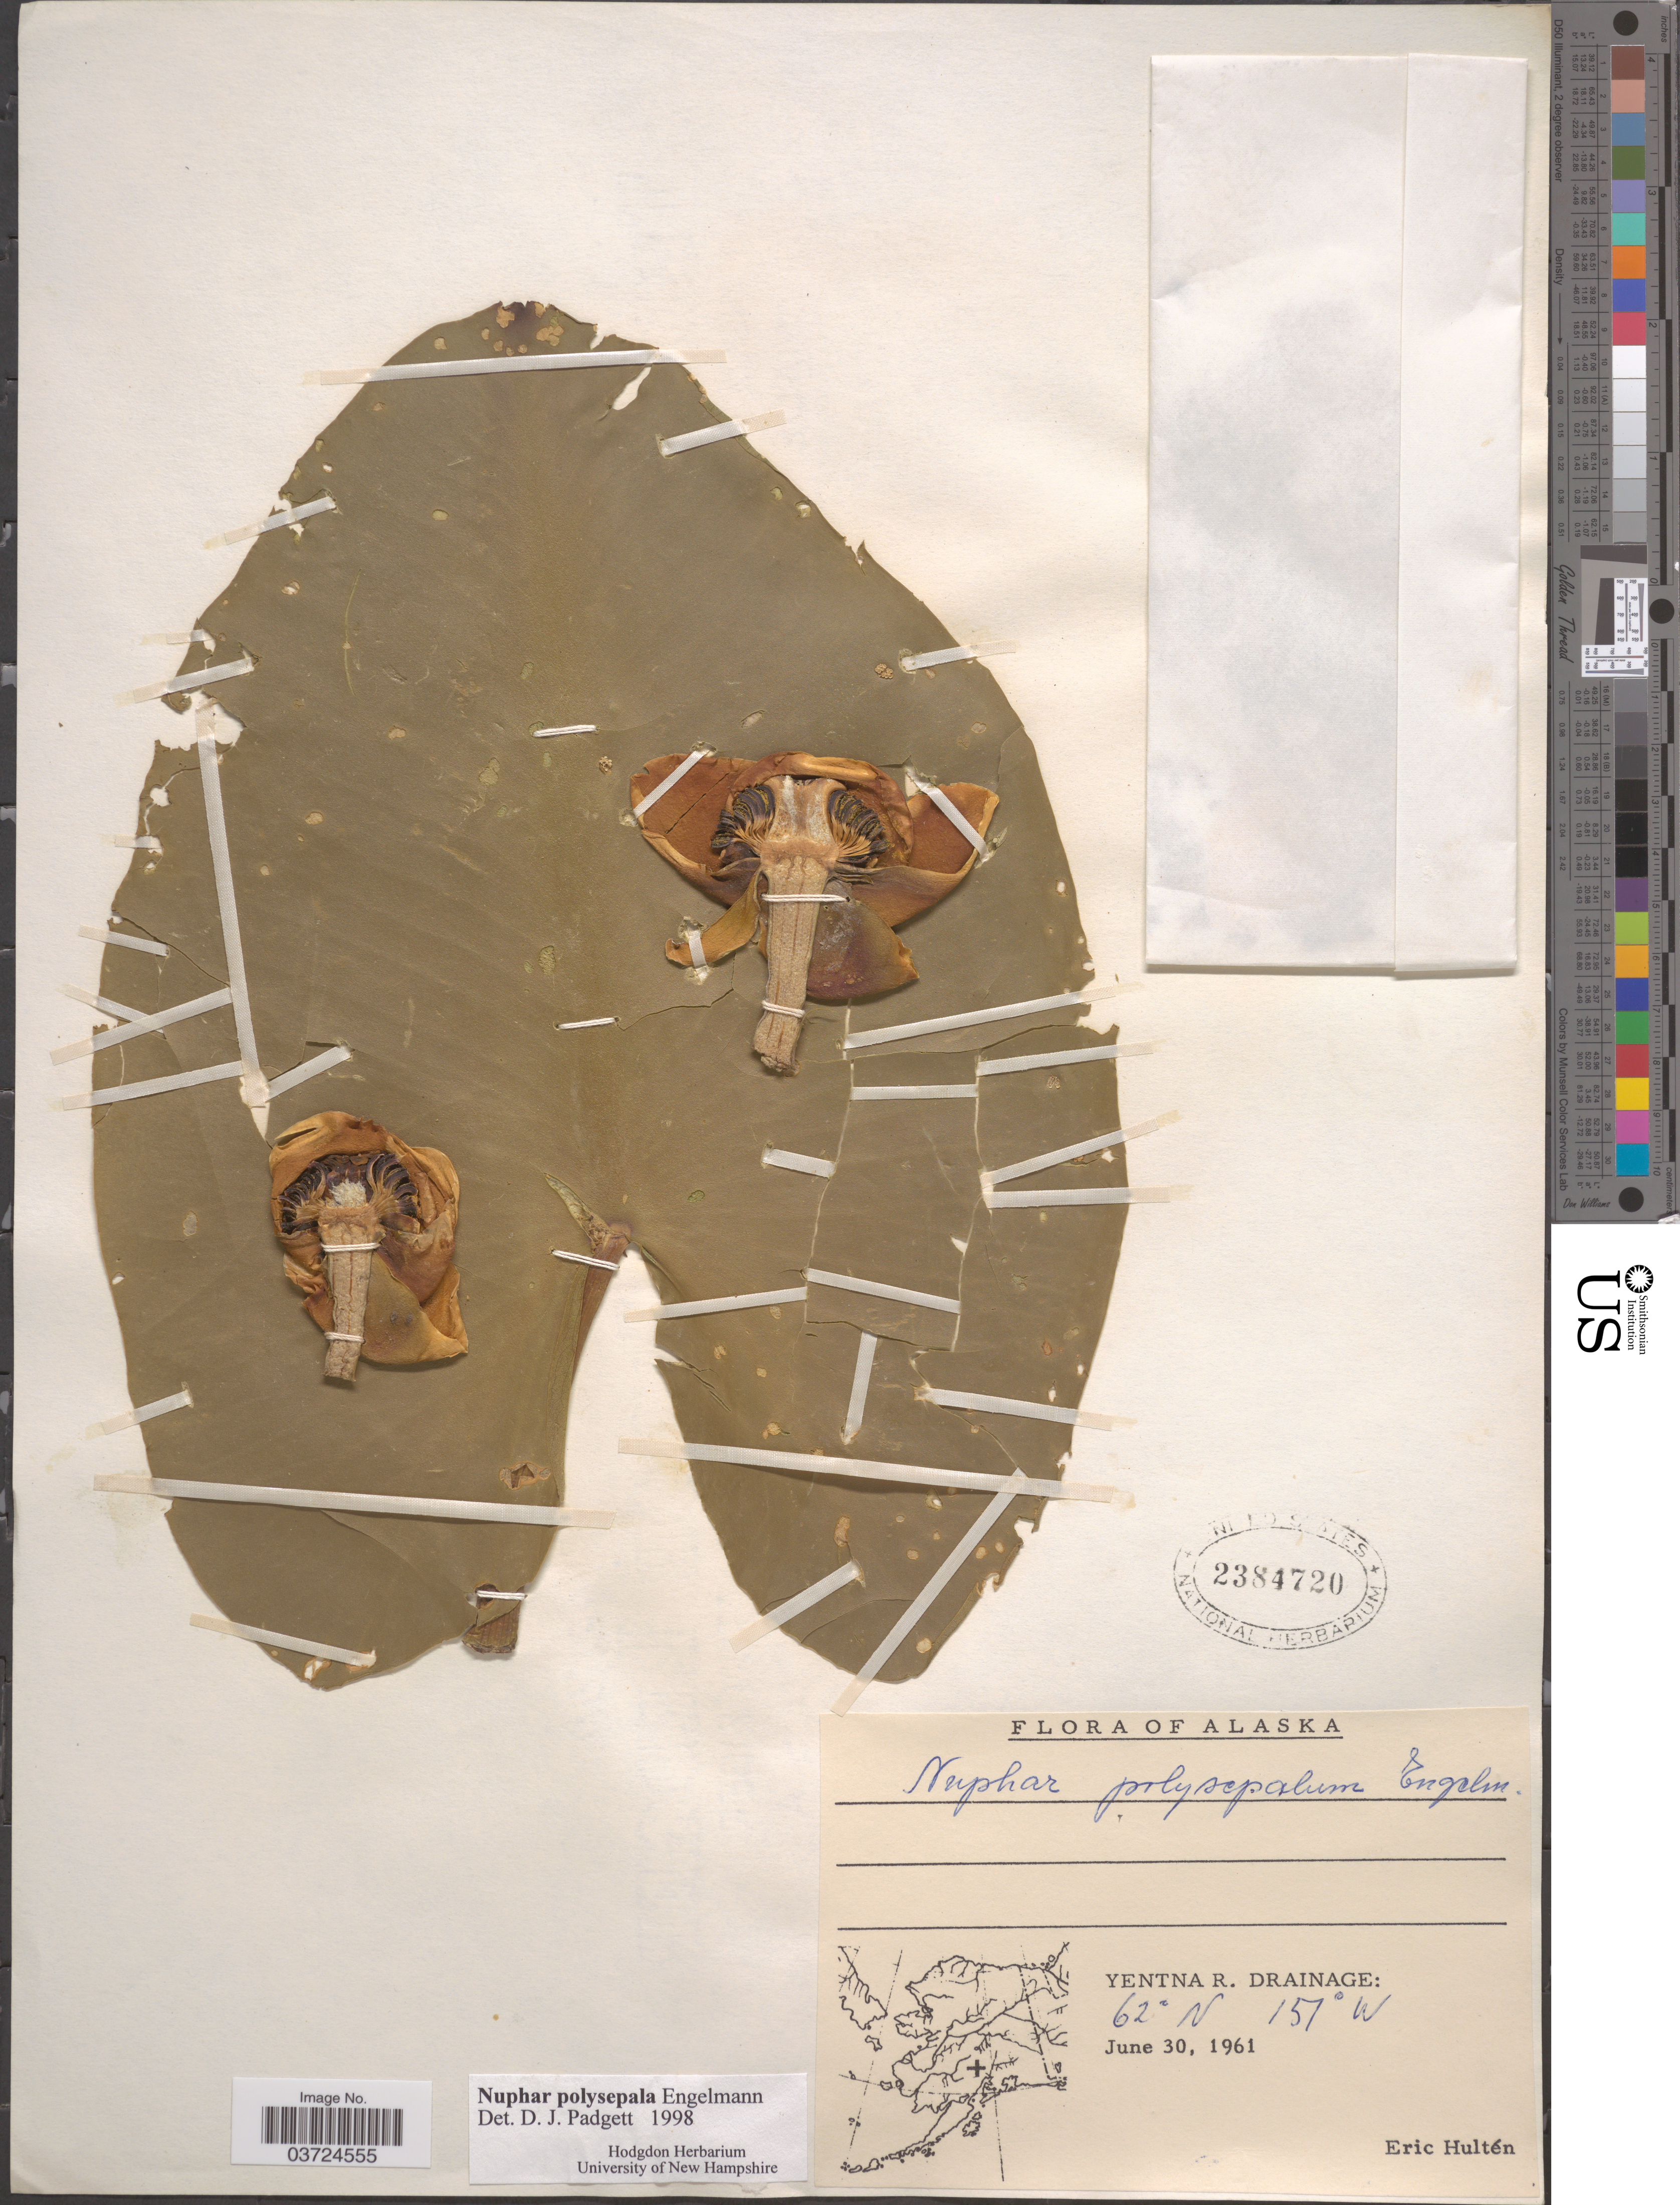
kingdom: Plantae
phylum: Tracheophyta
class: Magnoliopsida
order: Nymphaeales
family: Nymphaeaceae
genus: Nuphar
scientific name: Nuphar polysepala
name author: Englem.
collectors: E. G. Hultén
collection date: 1961-06-30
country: United States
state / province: Alaska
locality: Yentna R. Drainage.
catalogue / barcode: US 2384720